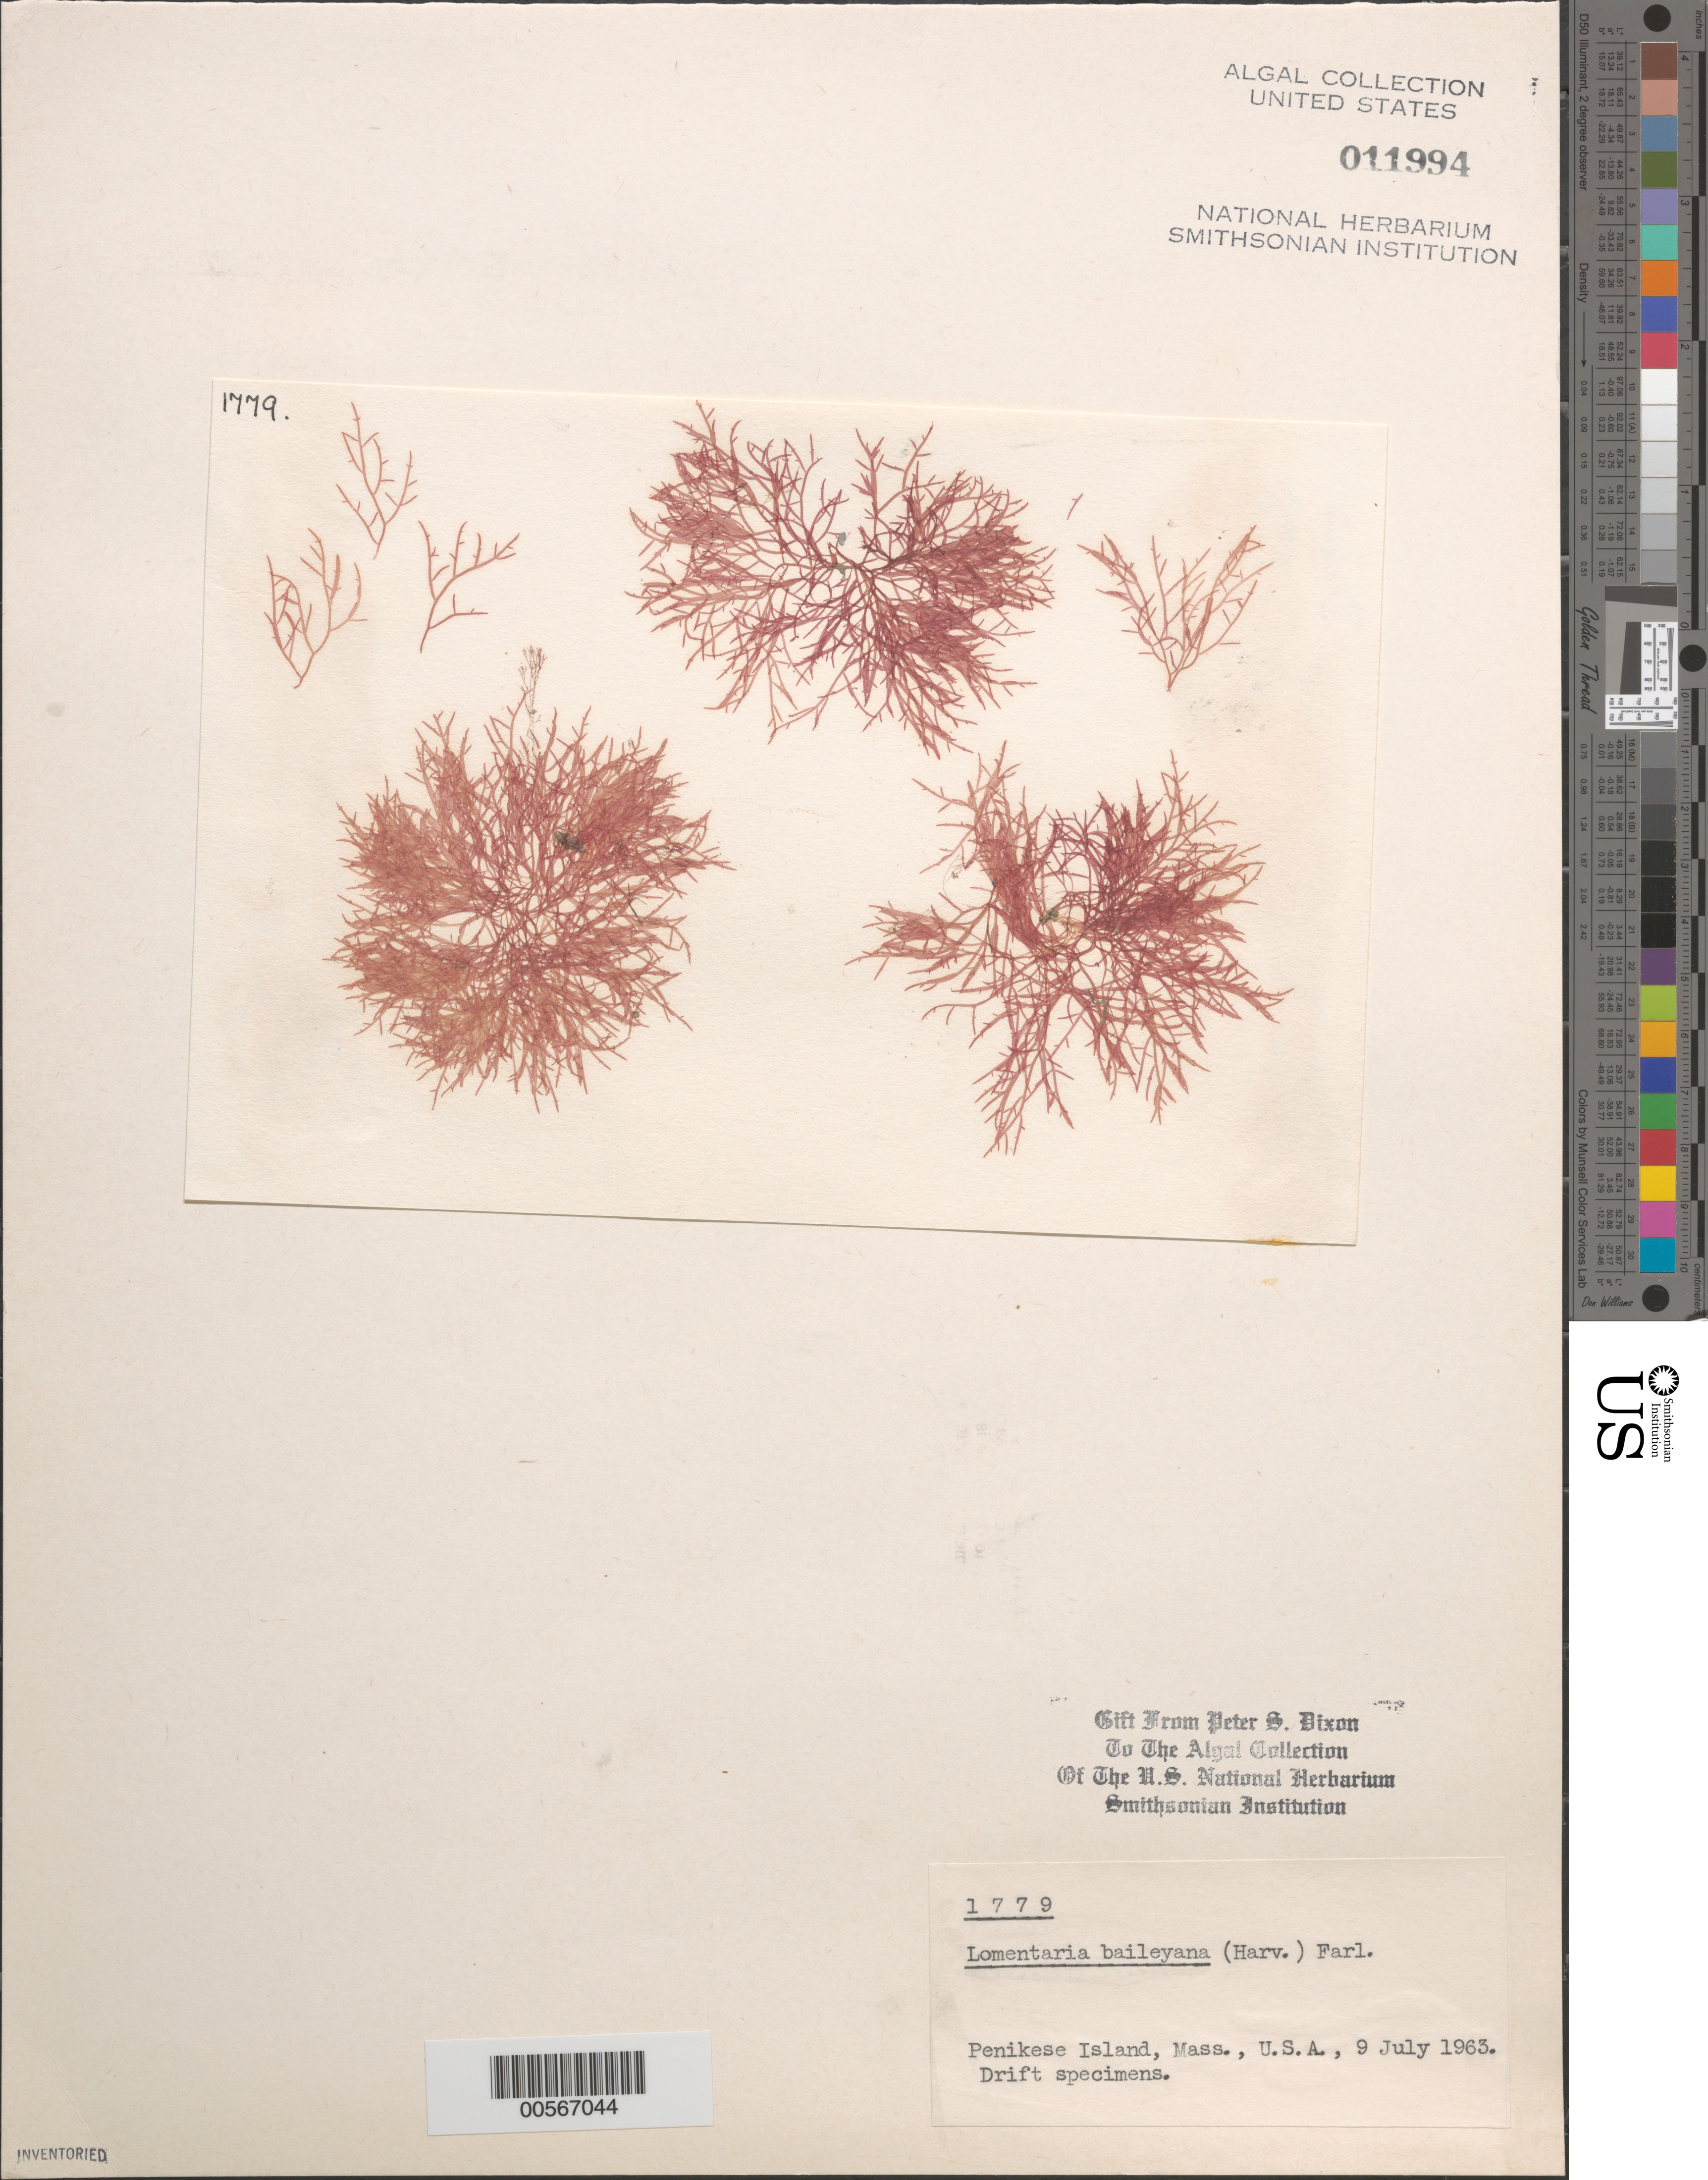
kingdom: Plantae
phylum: Rhodophyta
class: Florideophyceae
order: Rhodymeniales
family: Lomentariaceae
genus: Hooperia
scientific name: Hooperia divaricata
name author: (Durant) M.J. Wynne et al.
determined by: Algae name updating Project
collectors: P. S. Dixon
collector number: PSD 1779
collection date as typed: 09 Jul 1963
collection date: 1963-07-09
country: United States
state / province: Massachusetts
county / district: Dukes County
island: Penikese Island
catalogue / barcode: US 11994